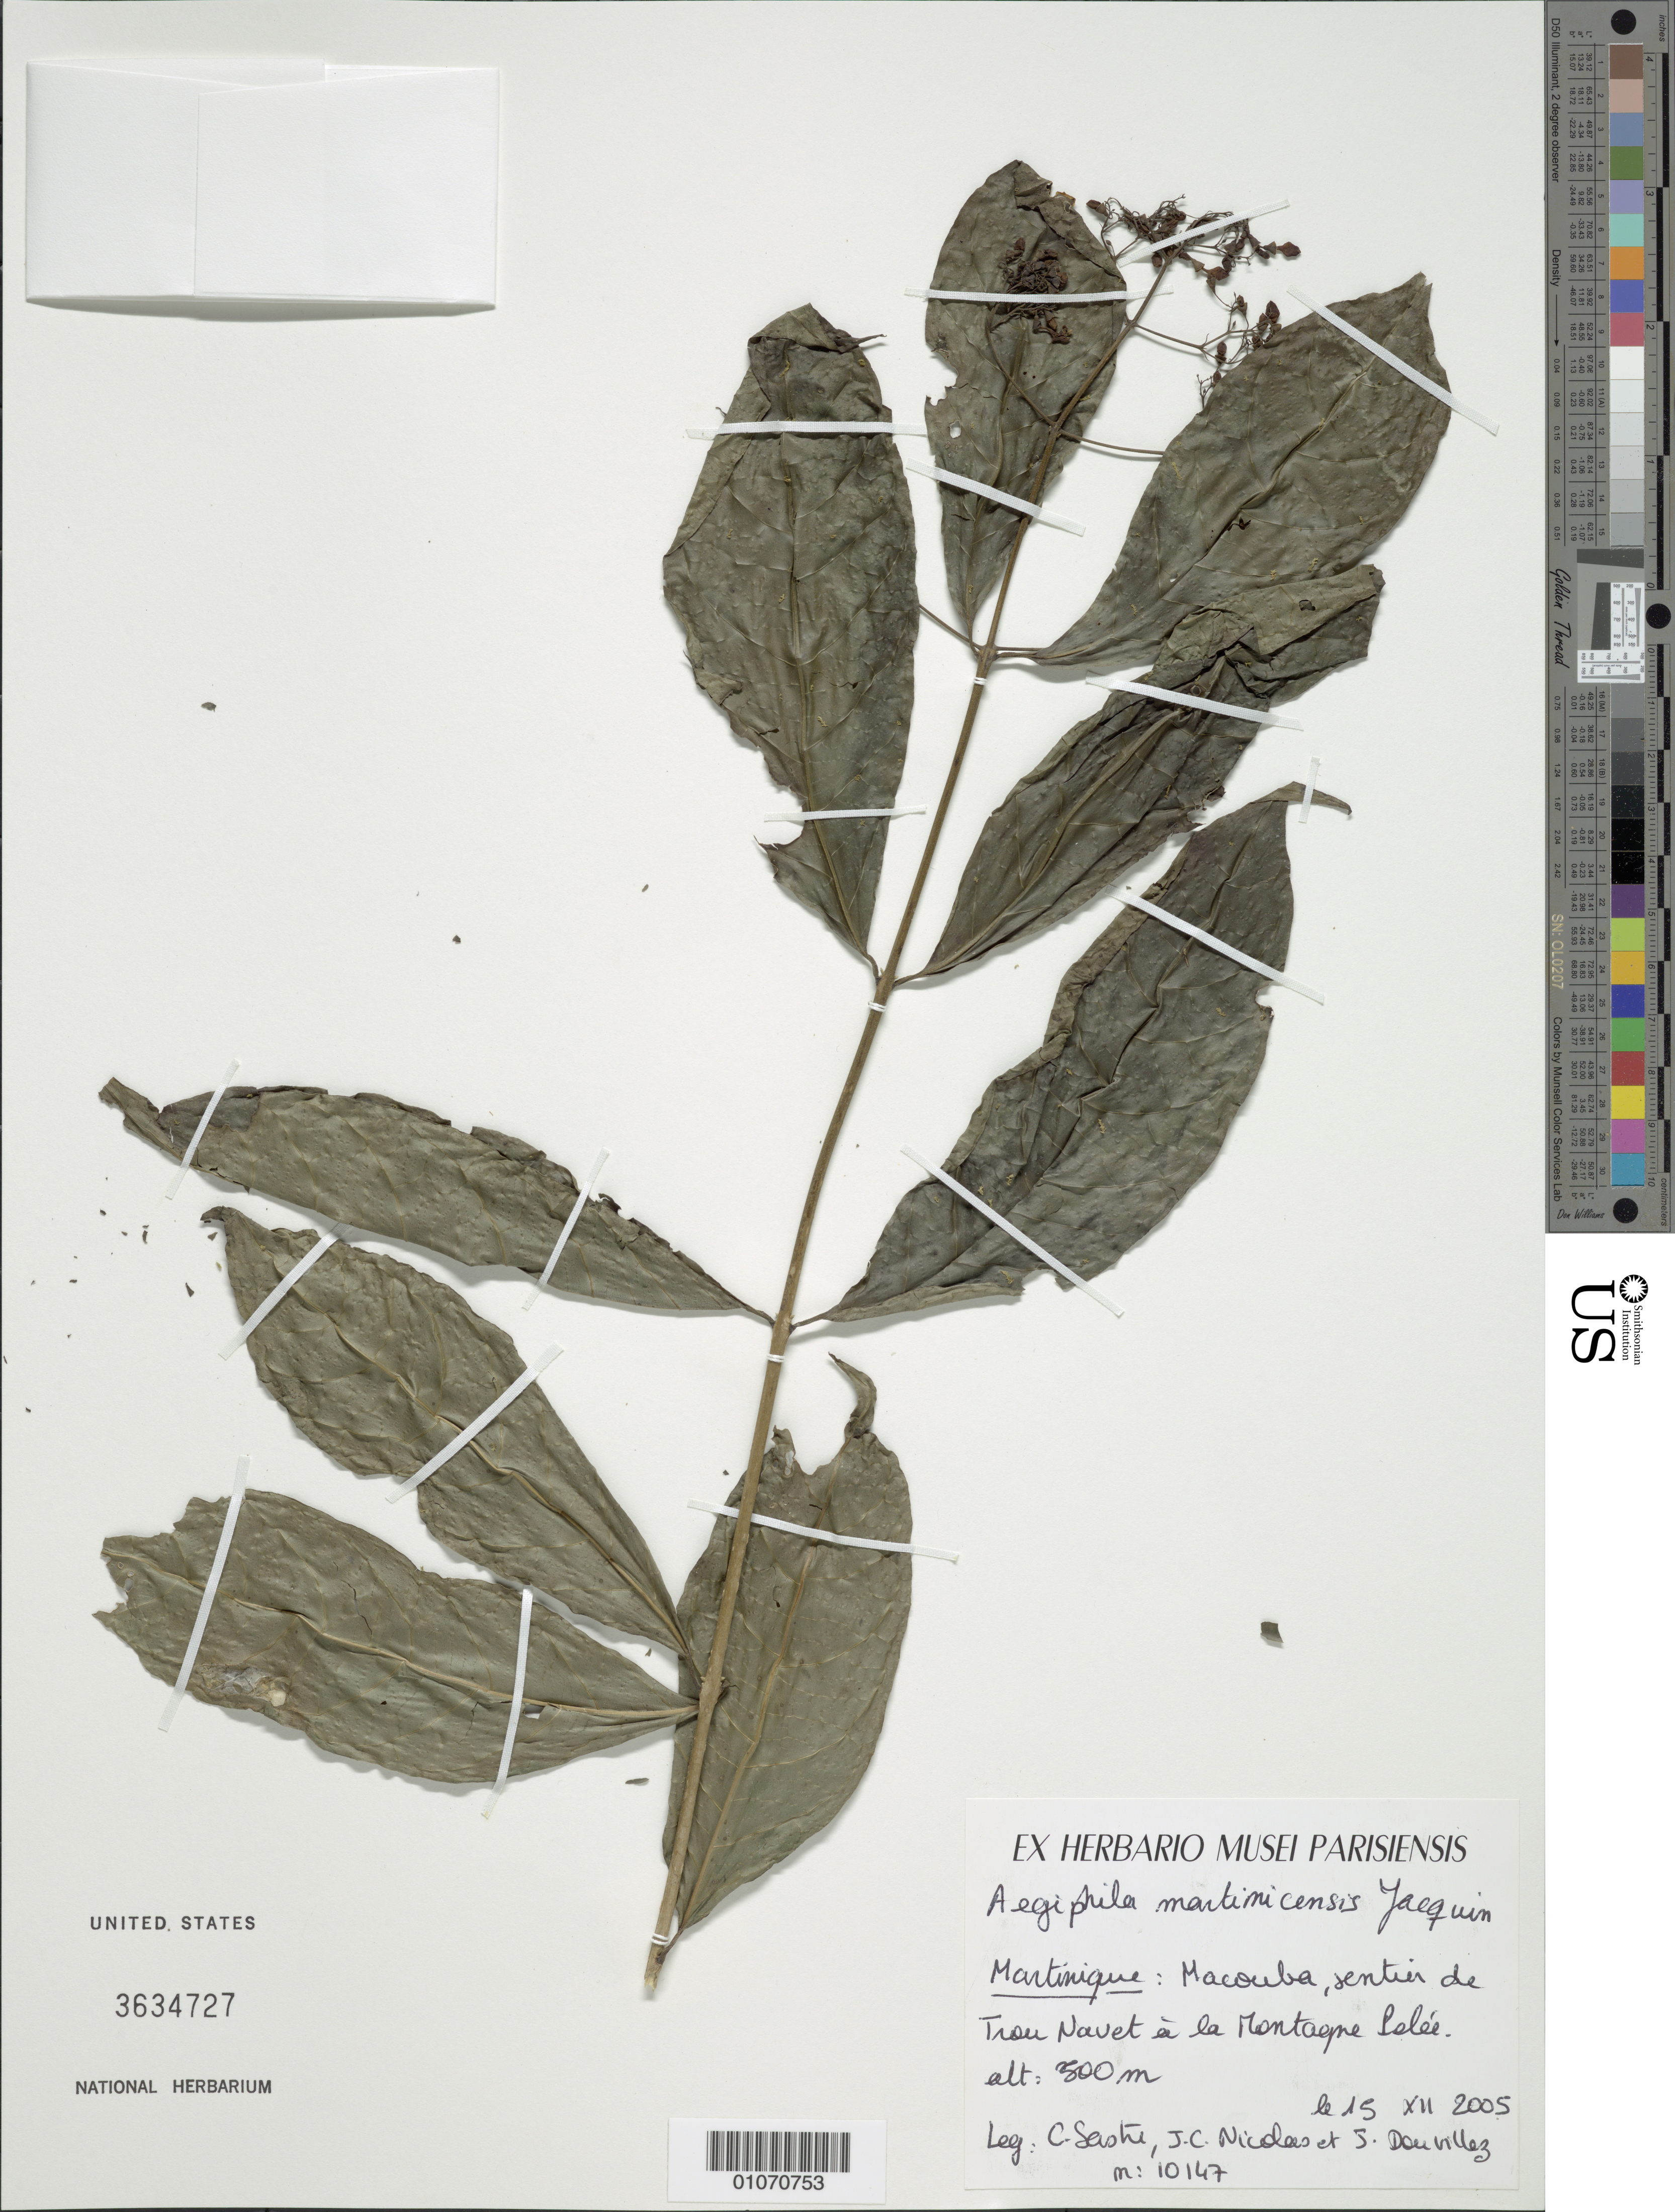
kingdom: Plantae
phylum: Tracheophyta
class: Magnoliopsida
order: Lamiales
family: Lamiaceae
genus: Aegiphila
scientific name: Aegiphila martinicensis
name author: Jacq.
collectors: C. H. L. Sastre, J. Nicolas & J. Douvillez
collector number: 10147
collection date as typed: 15 Dec 2005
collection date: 2005-12-15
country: Martinique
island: Martinique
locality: Macouba, sentier de Trou Navet à la Montagne Pelée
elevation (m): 500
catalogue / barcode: US 3634727